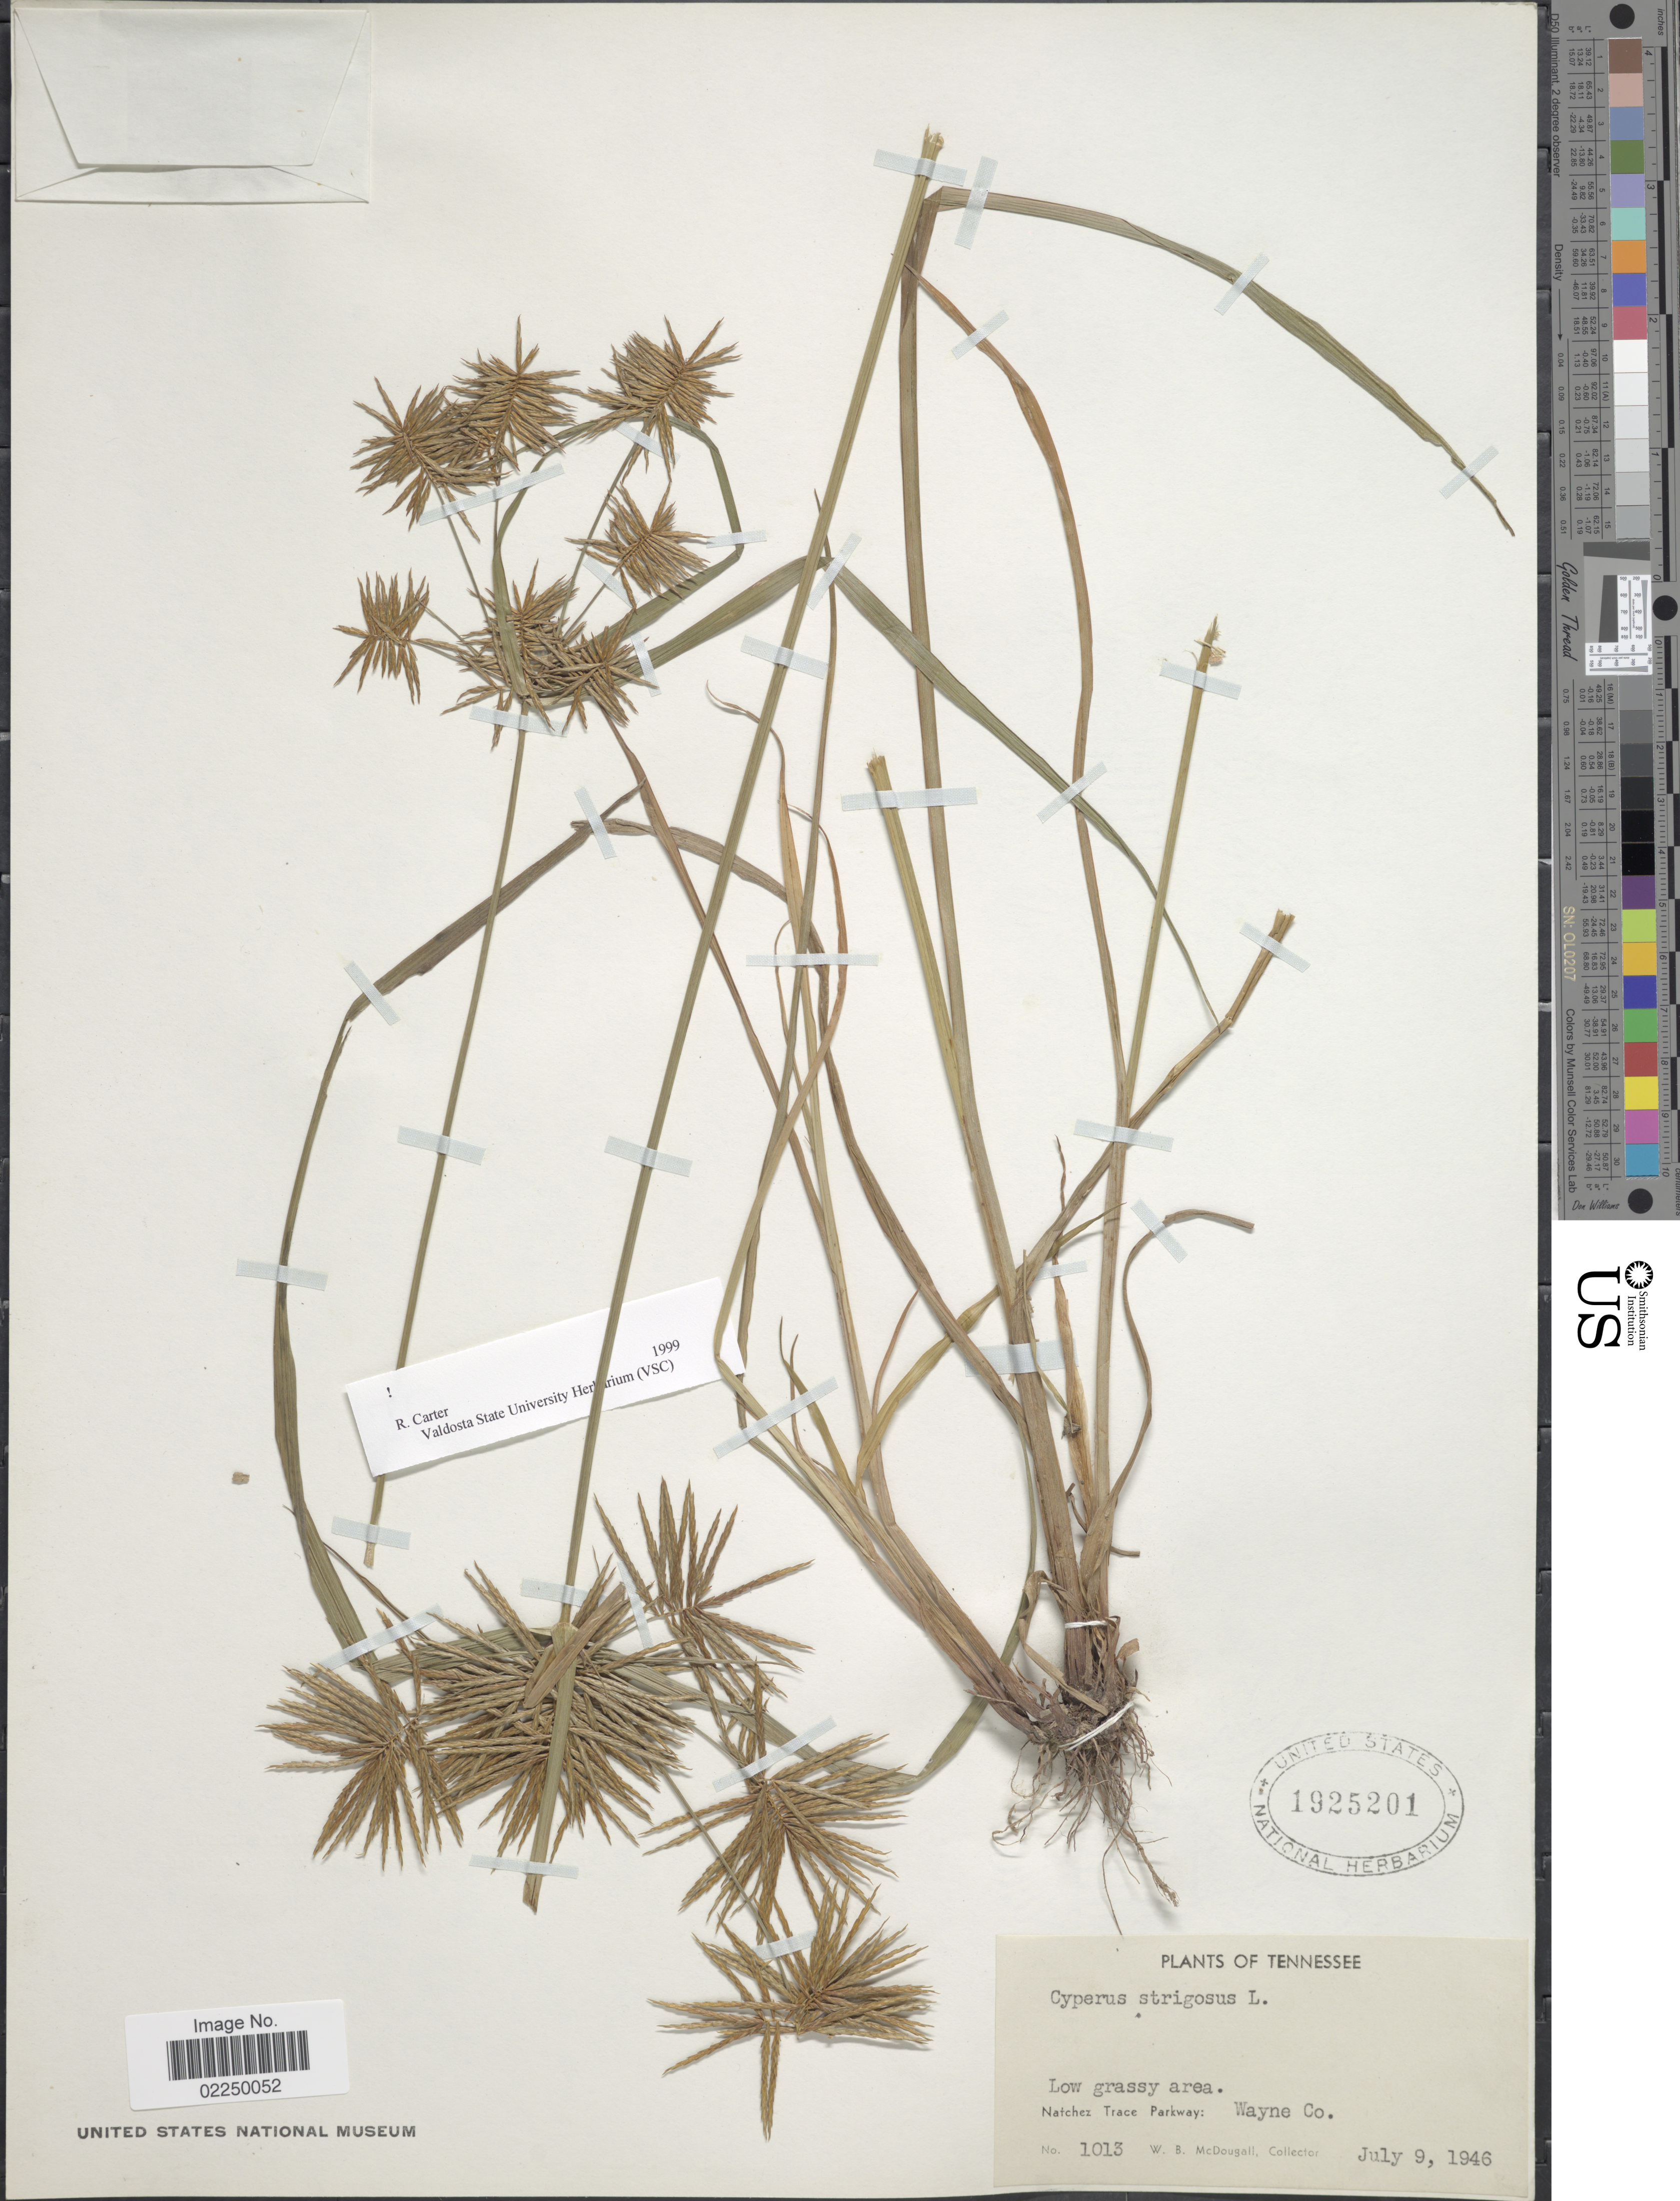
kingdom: Plantae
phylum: Tracheophyta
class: Liliopsida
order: Poales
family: Cyperaceae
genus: Cyperus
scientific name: Cyperus strigosus L.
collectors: W. B. McDougall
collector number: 1013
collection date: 1946-07-09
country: United States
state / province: Tennessee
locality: Low grassy area, Natchez Trace Parkway: Wayne Co.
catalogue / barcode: US 1925201